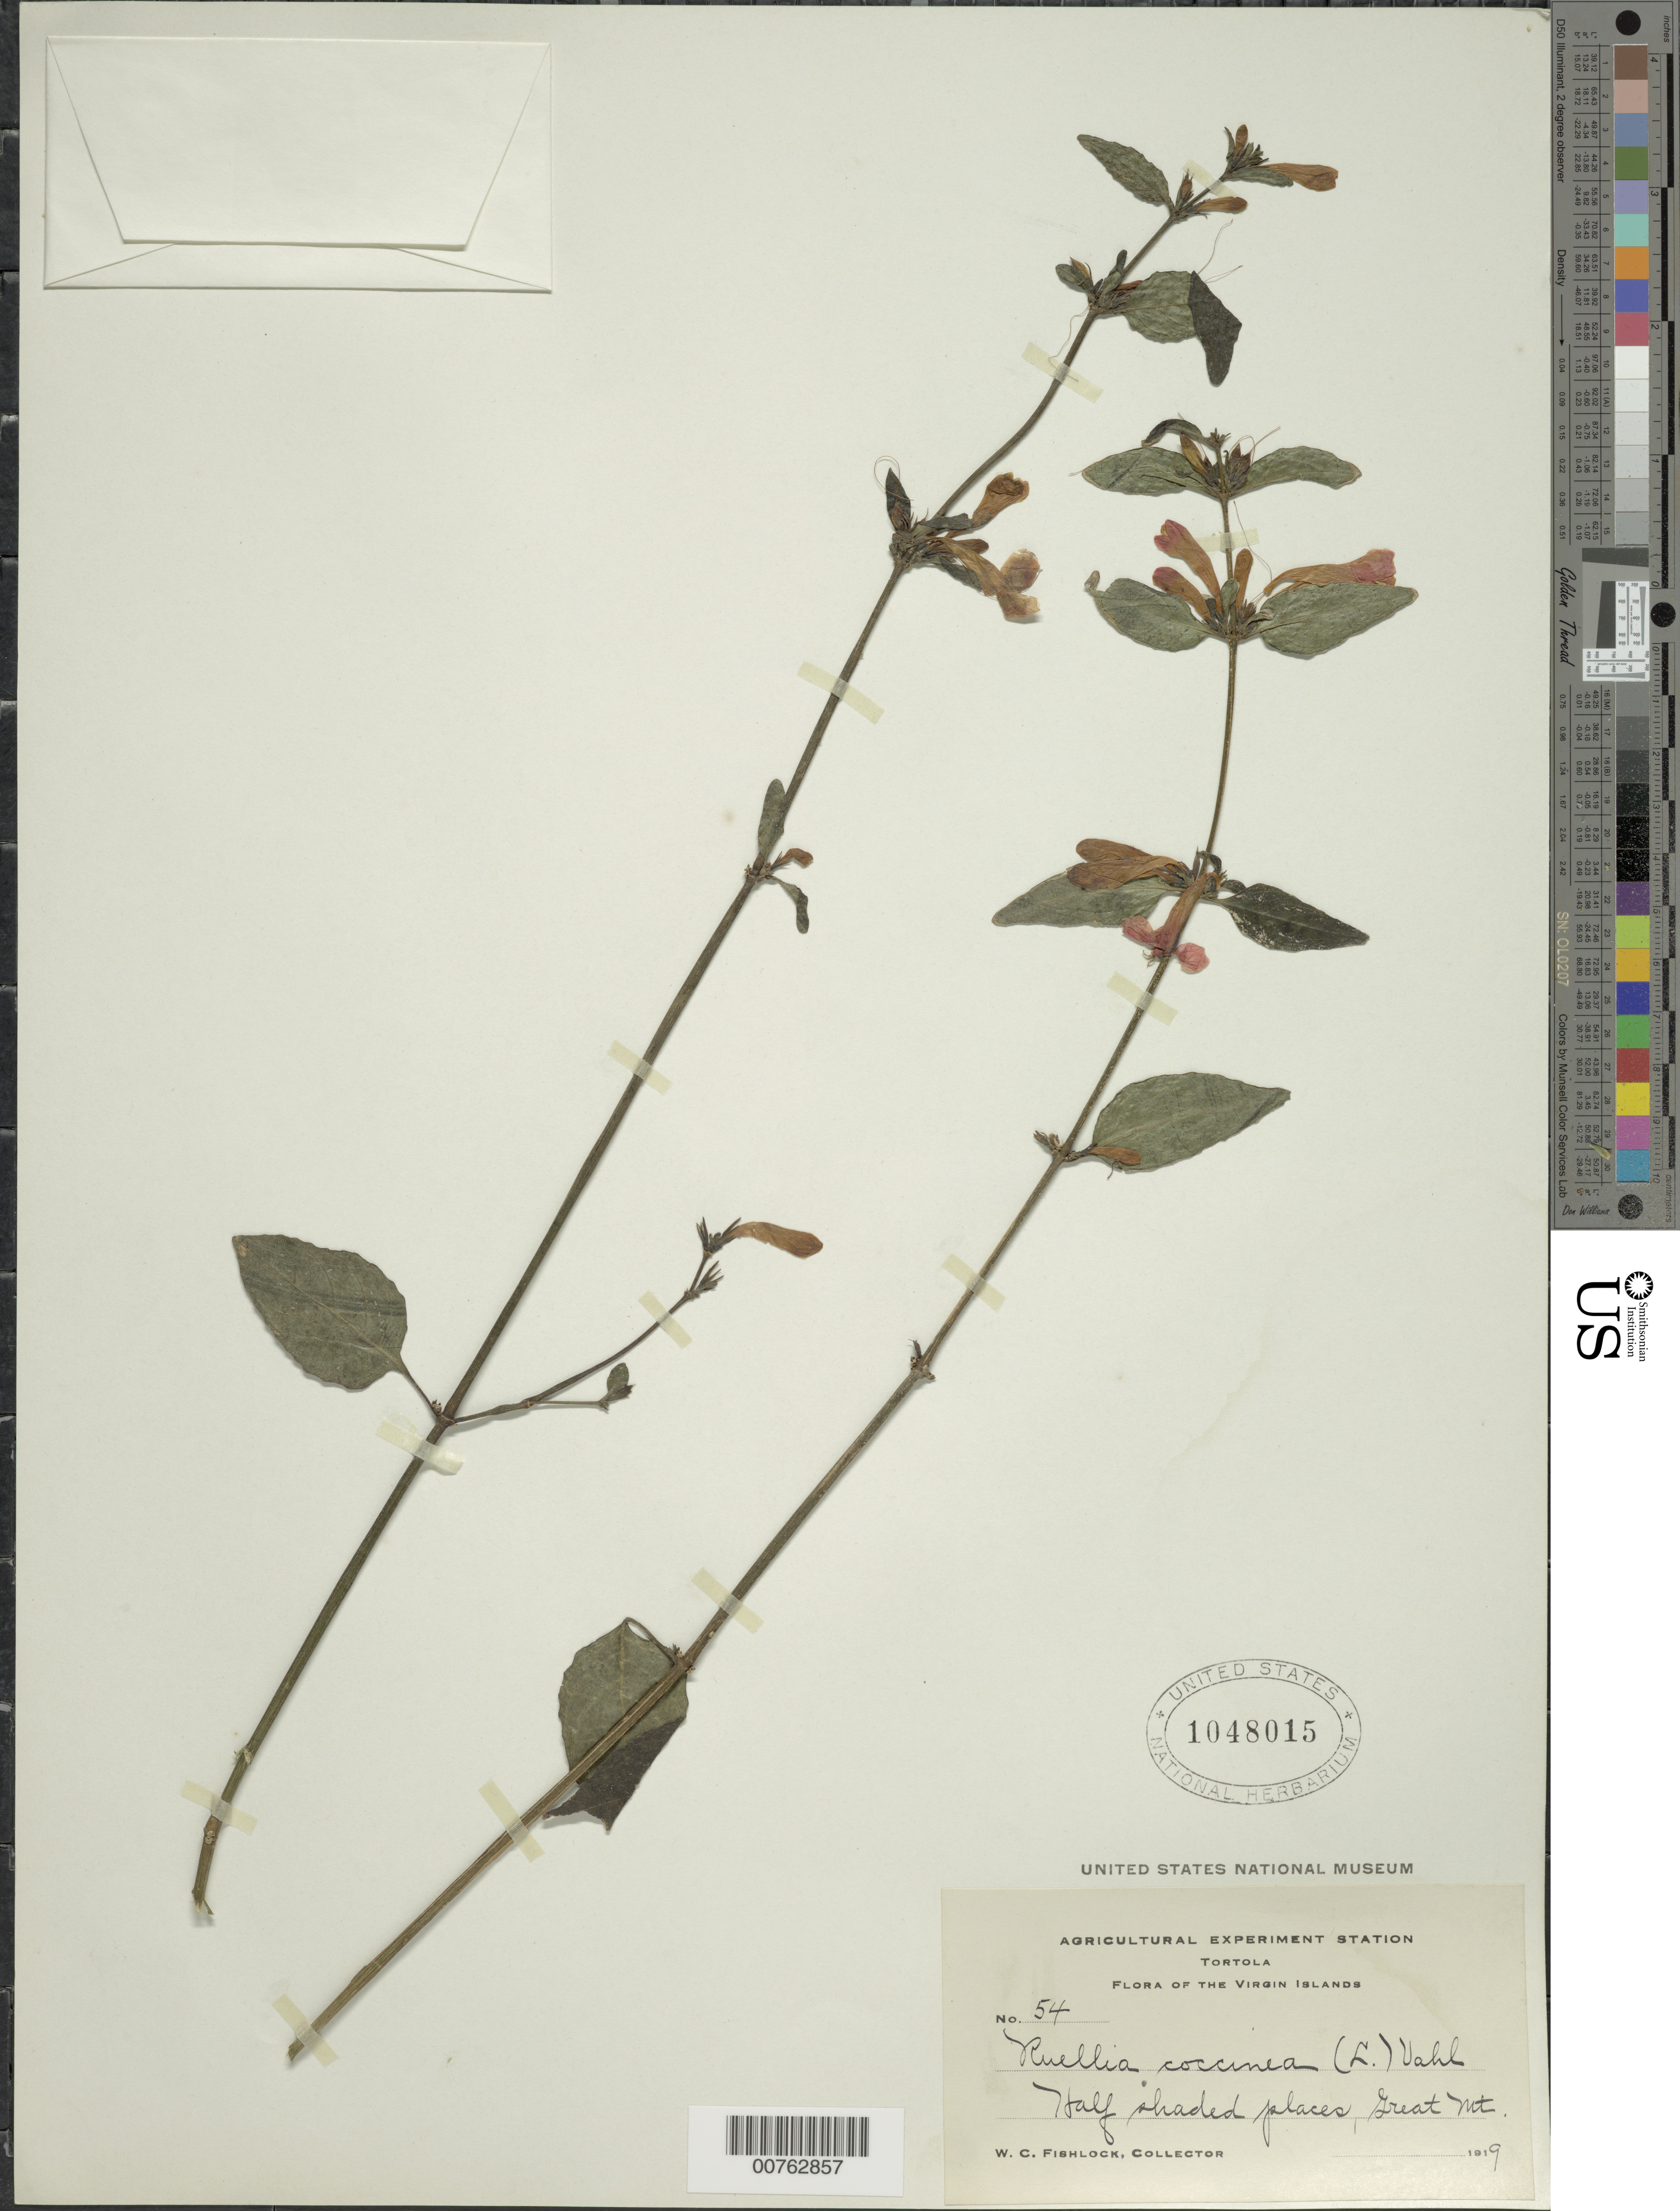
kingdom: Plantae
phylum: Tracheophyta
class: Magnoliopsida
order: Lamiales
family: Acanthaceae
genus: Ruellia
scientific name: Ruellia coccinea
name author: (L.) Vahl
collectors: W. Fishlock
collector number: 54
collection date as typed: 1819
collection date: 1819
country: British Virgin Islands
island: Tortola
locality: Great Mt.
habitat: Half shaded places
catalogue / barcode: US 1048015